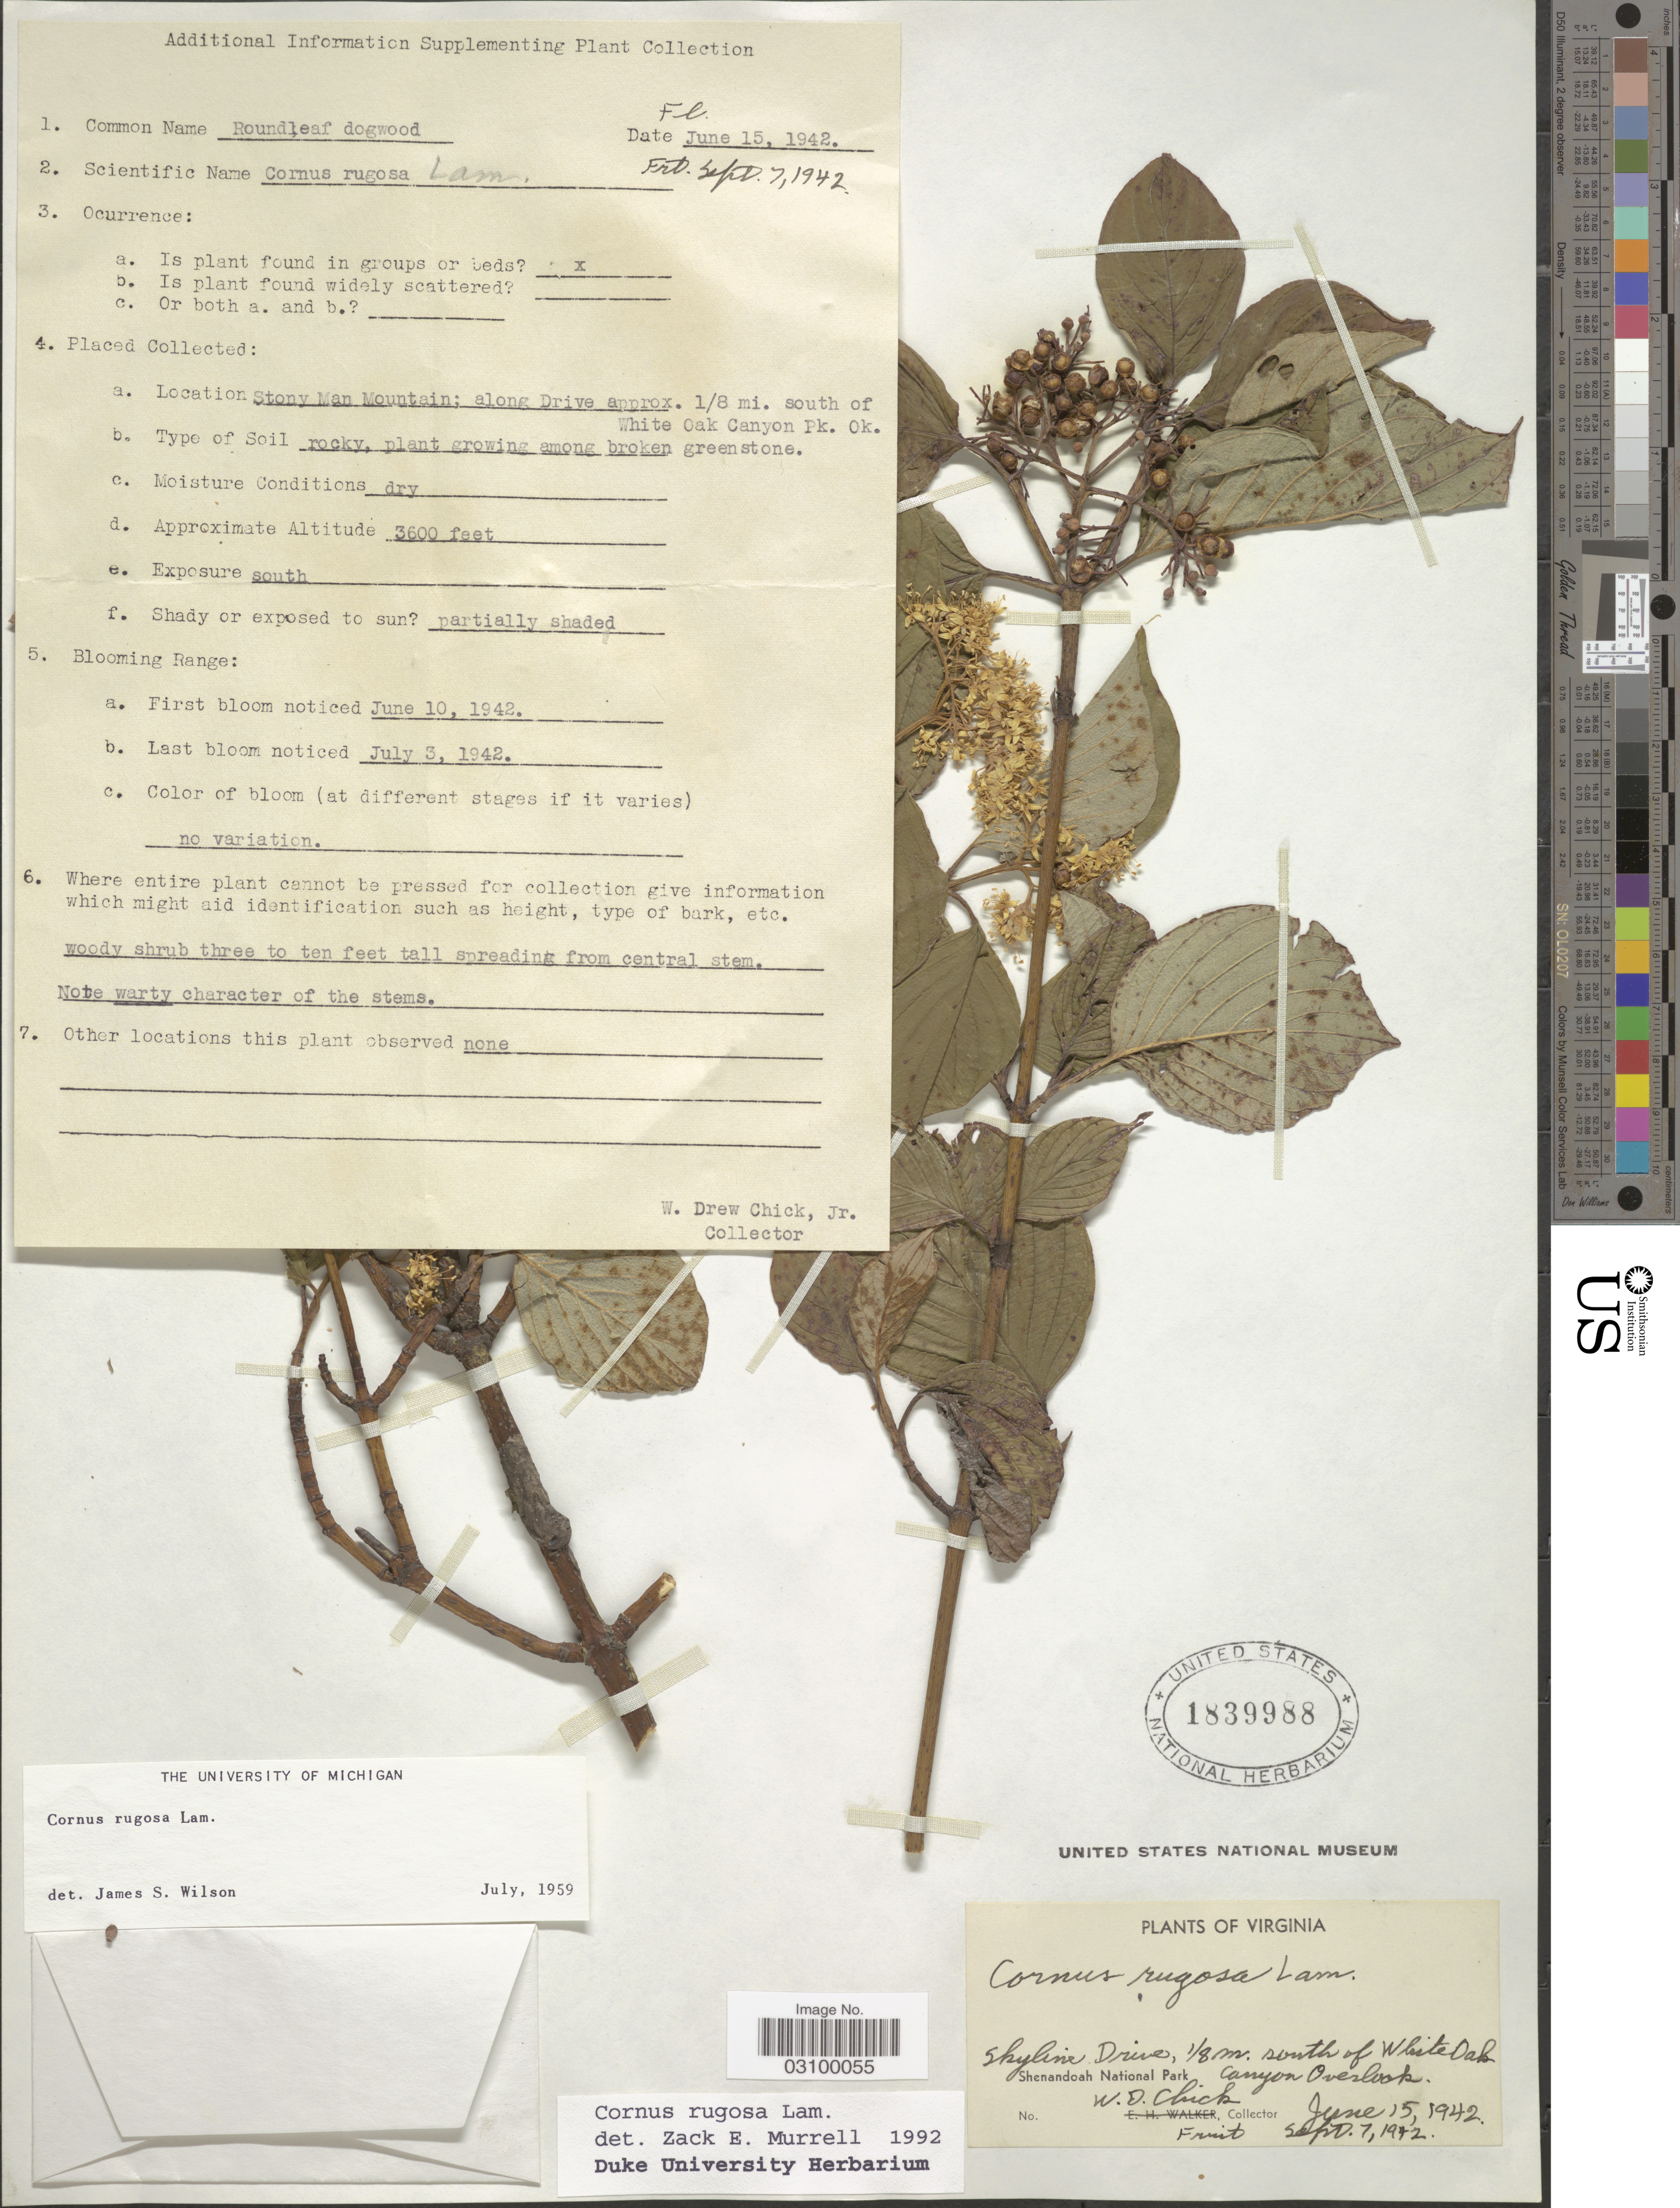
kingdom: Plantae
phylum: Tracheophyta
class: Magnoliopsida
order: Cornales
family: Cornaceae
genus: Cornus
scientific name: Cornus rugosa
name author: Lam.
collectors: W. Chick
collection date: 1942-06-15/1942-09-07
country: United States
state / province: Virginia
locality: Skyline Drive, 1/8 m. south of White Oak. Shenandoah National Park. Canyon Overlook.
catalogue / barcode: US 1839988